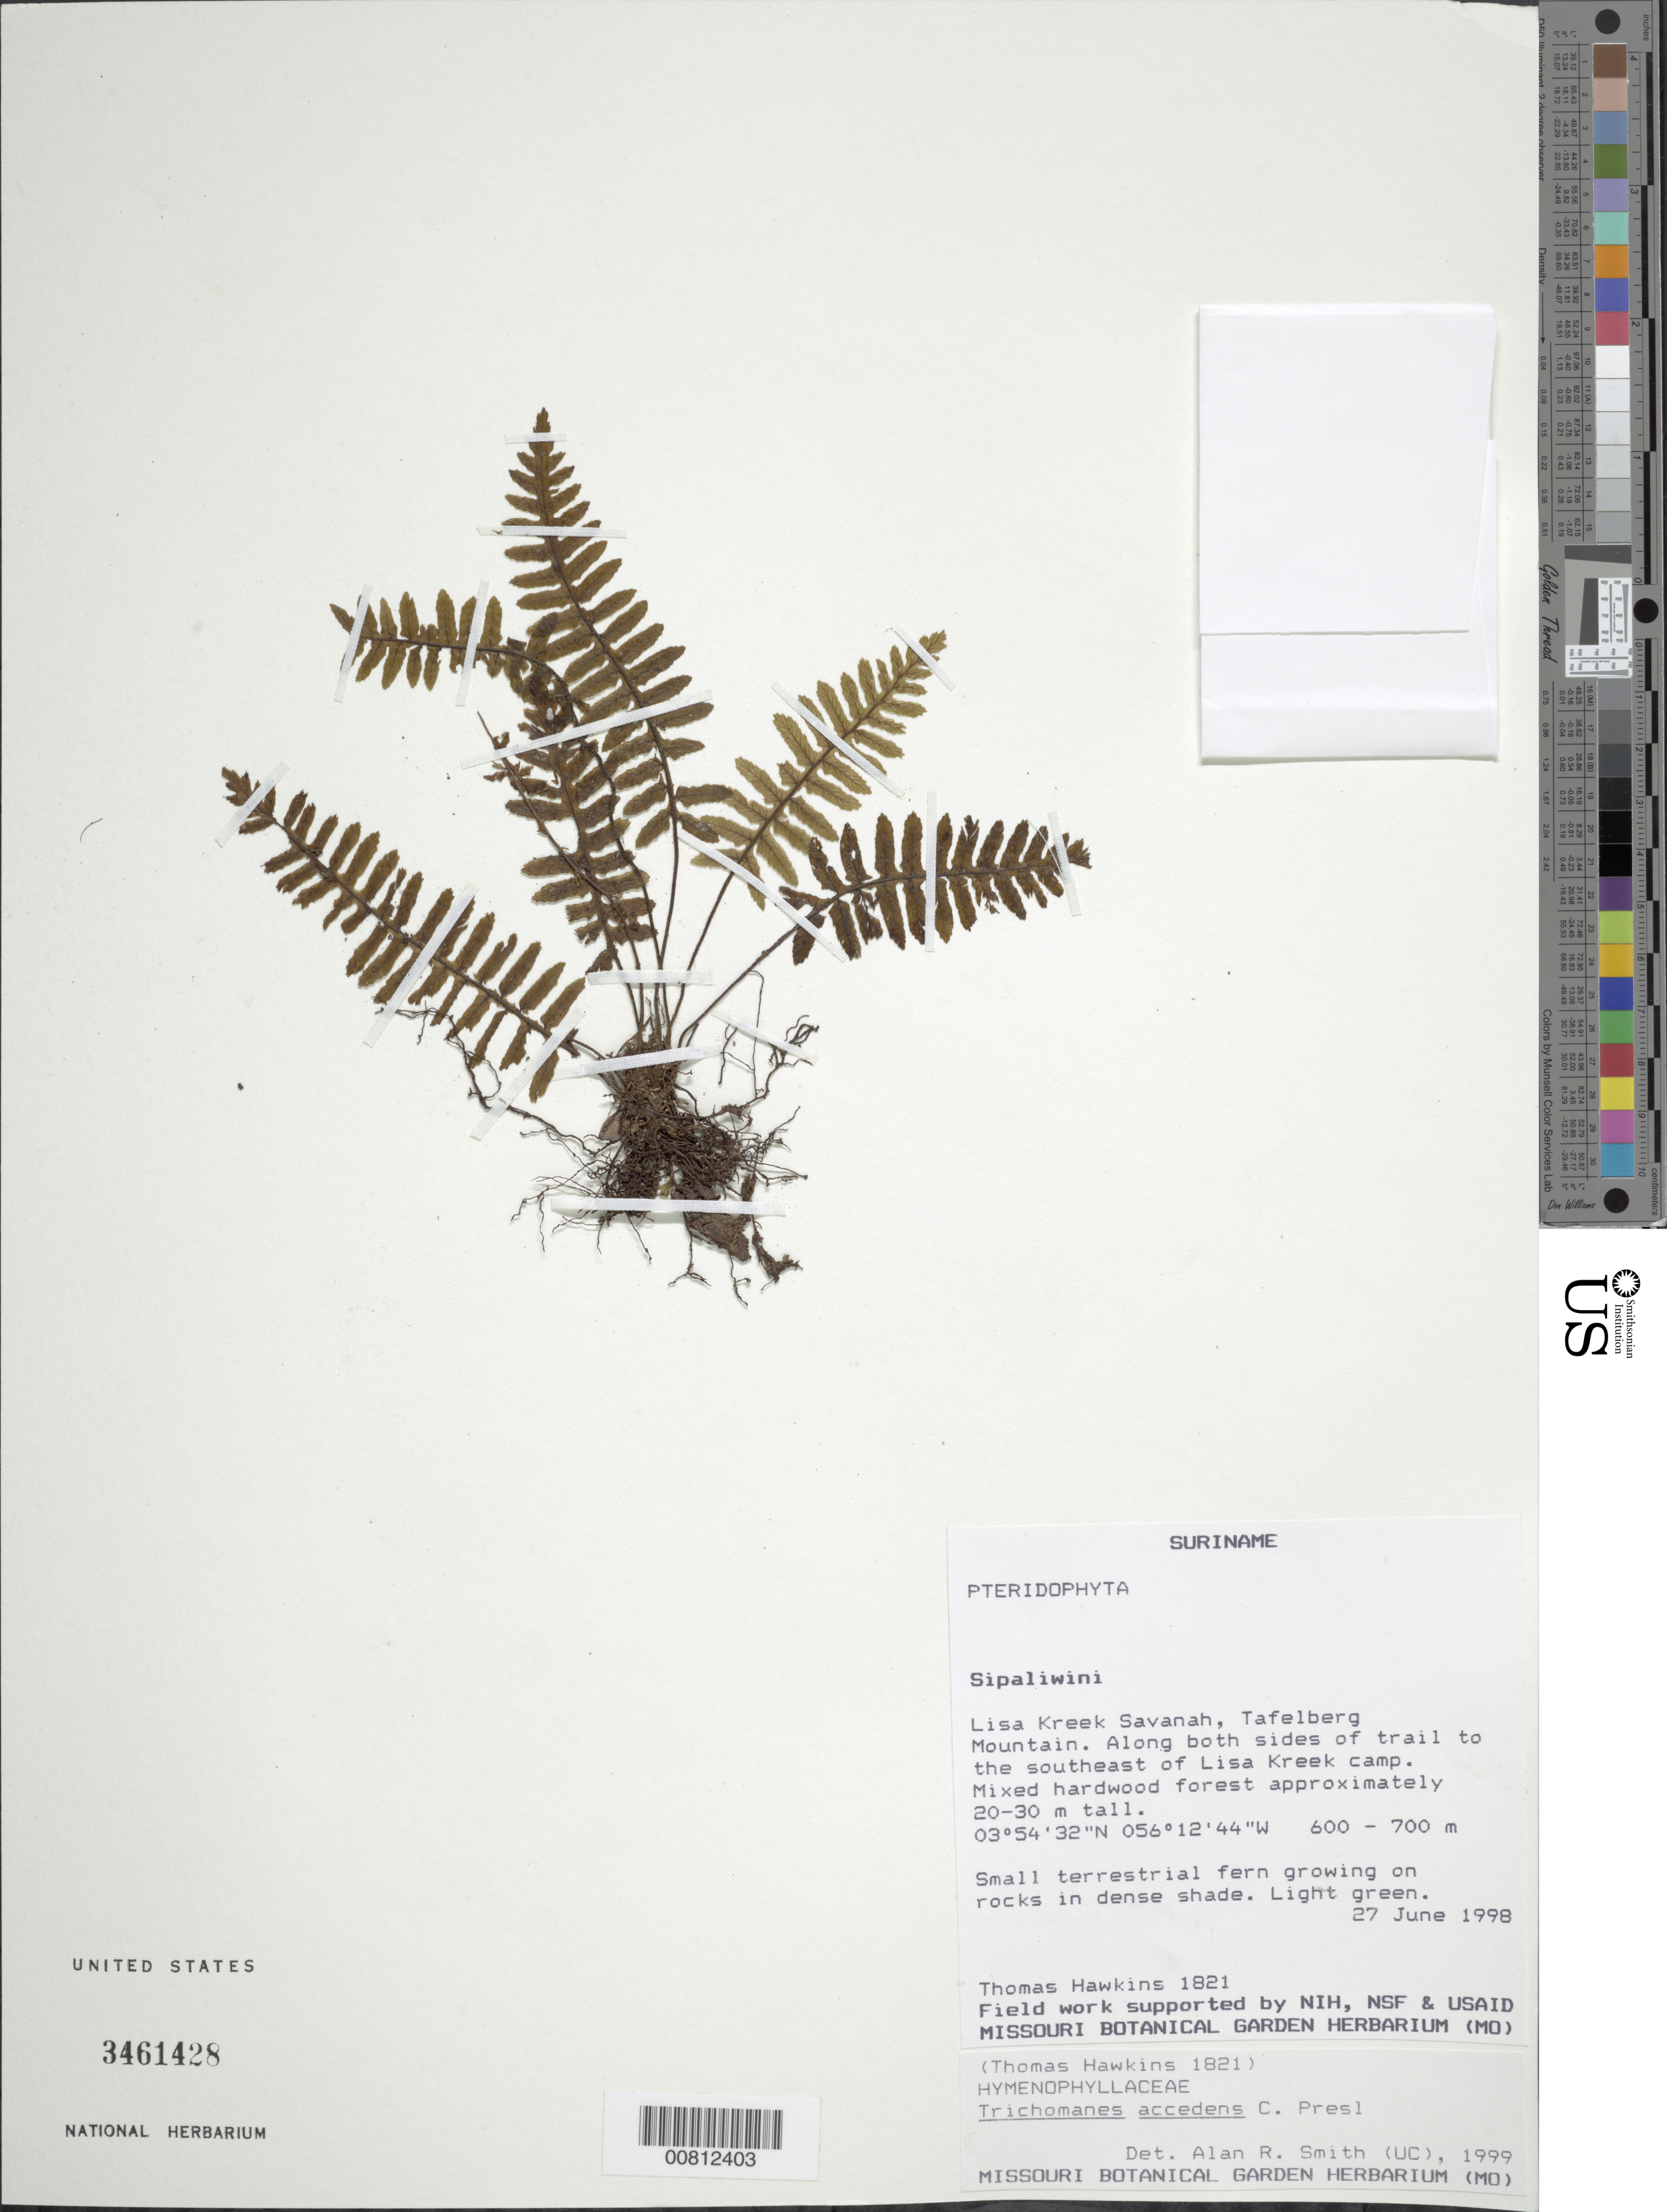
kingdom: Plantae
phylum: Tracheophyta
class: Polypodiopsida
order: Hymenophyllales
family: Hymenophyllaceae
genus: Trichomanes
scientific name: Trichomanes accedens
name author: C. Presl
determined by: Smith, Alan R., (UC)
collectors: T. Hawkins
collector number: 1821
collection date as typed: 27-Jun-98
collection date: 1998-06-27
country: Suriname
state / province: Sipaliwini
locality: Tafelberg (Table Mountain), Lisa Kreek Savanna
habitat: Along trail, mixed hardwood forest approximately 20-30 m tall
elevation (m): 600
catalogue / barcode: US 3461428